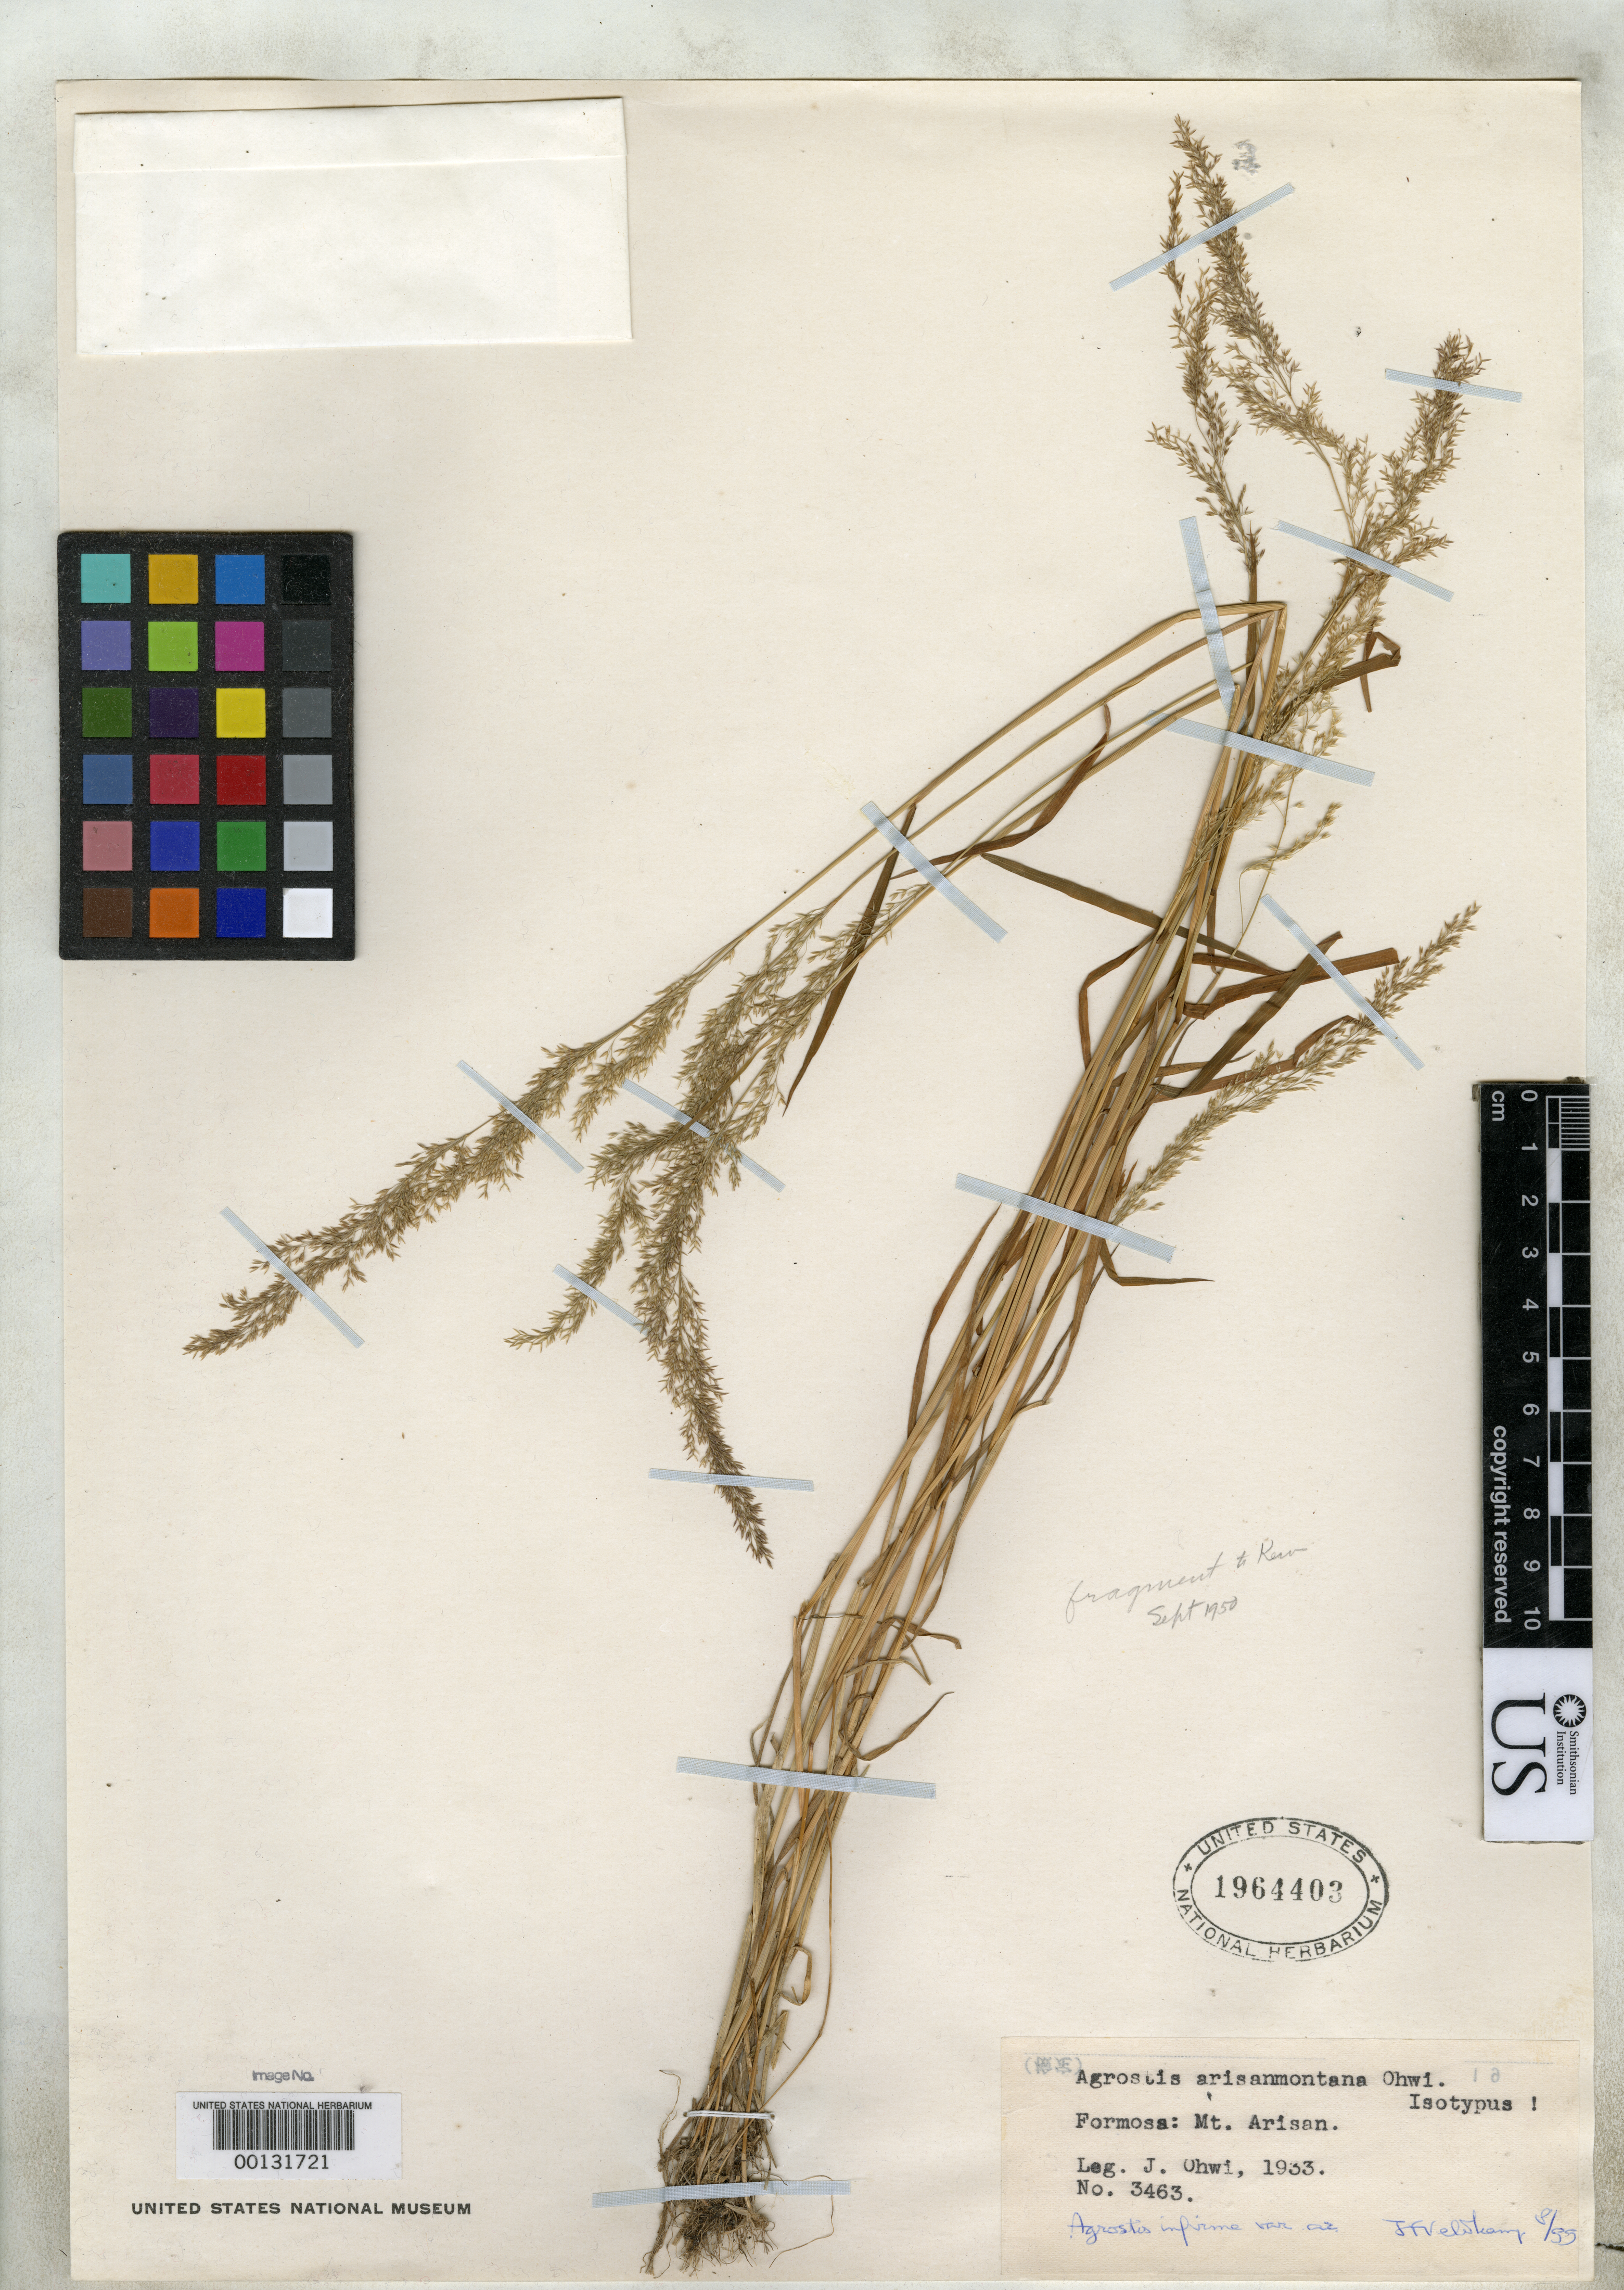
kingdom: Plantae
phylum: Tracheophyta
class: Liliopsida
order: Poales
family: Poaceae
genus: Agrostis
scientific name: Agrostis arisan-montana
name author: Ohwi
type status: Isotype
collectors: J. Ohwi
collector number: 3463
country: Taiwan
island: Taiwan [Formosa]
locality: Mt. Arisan in Tainanshu.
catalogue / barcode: US 1964403